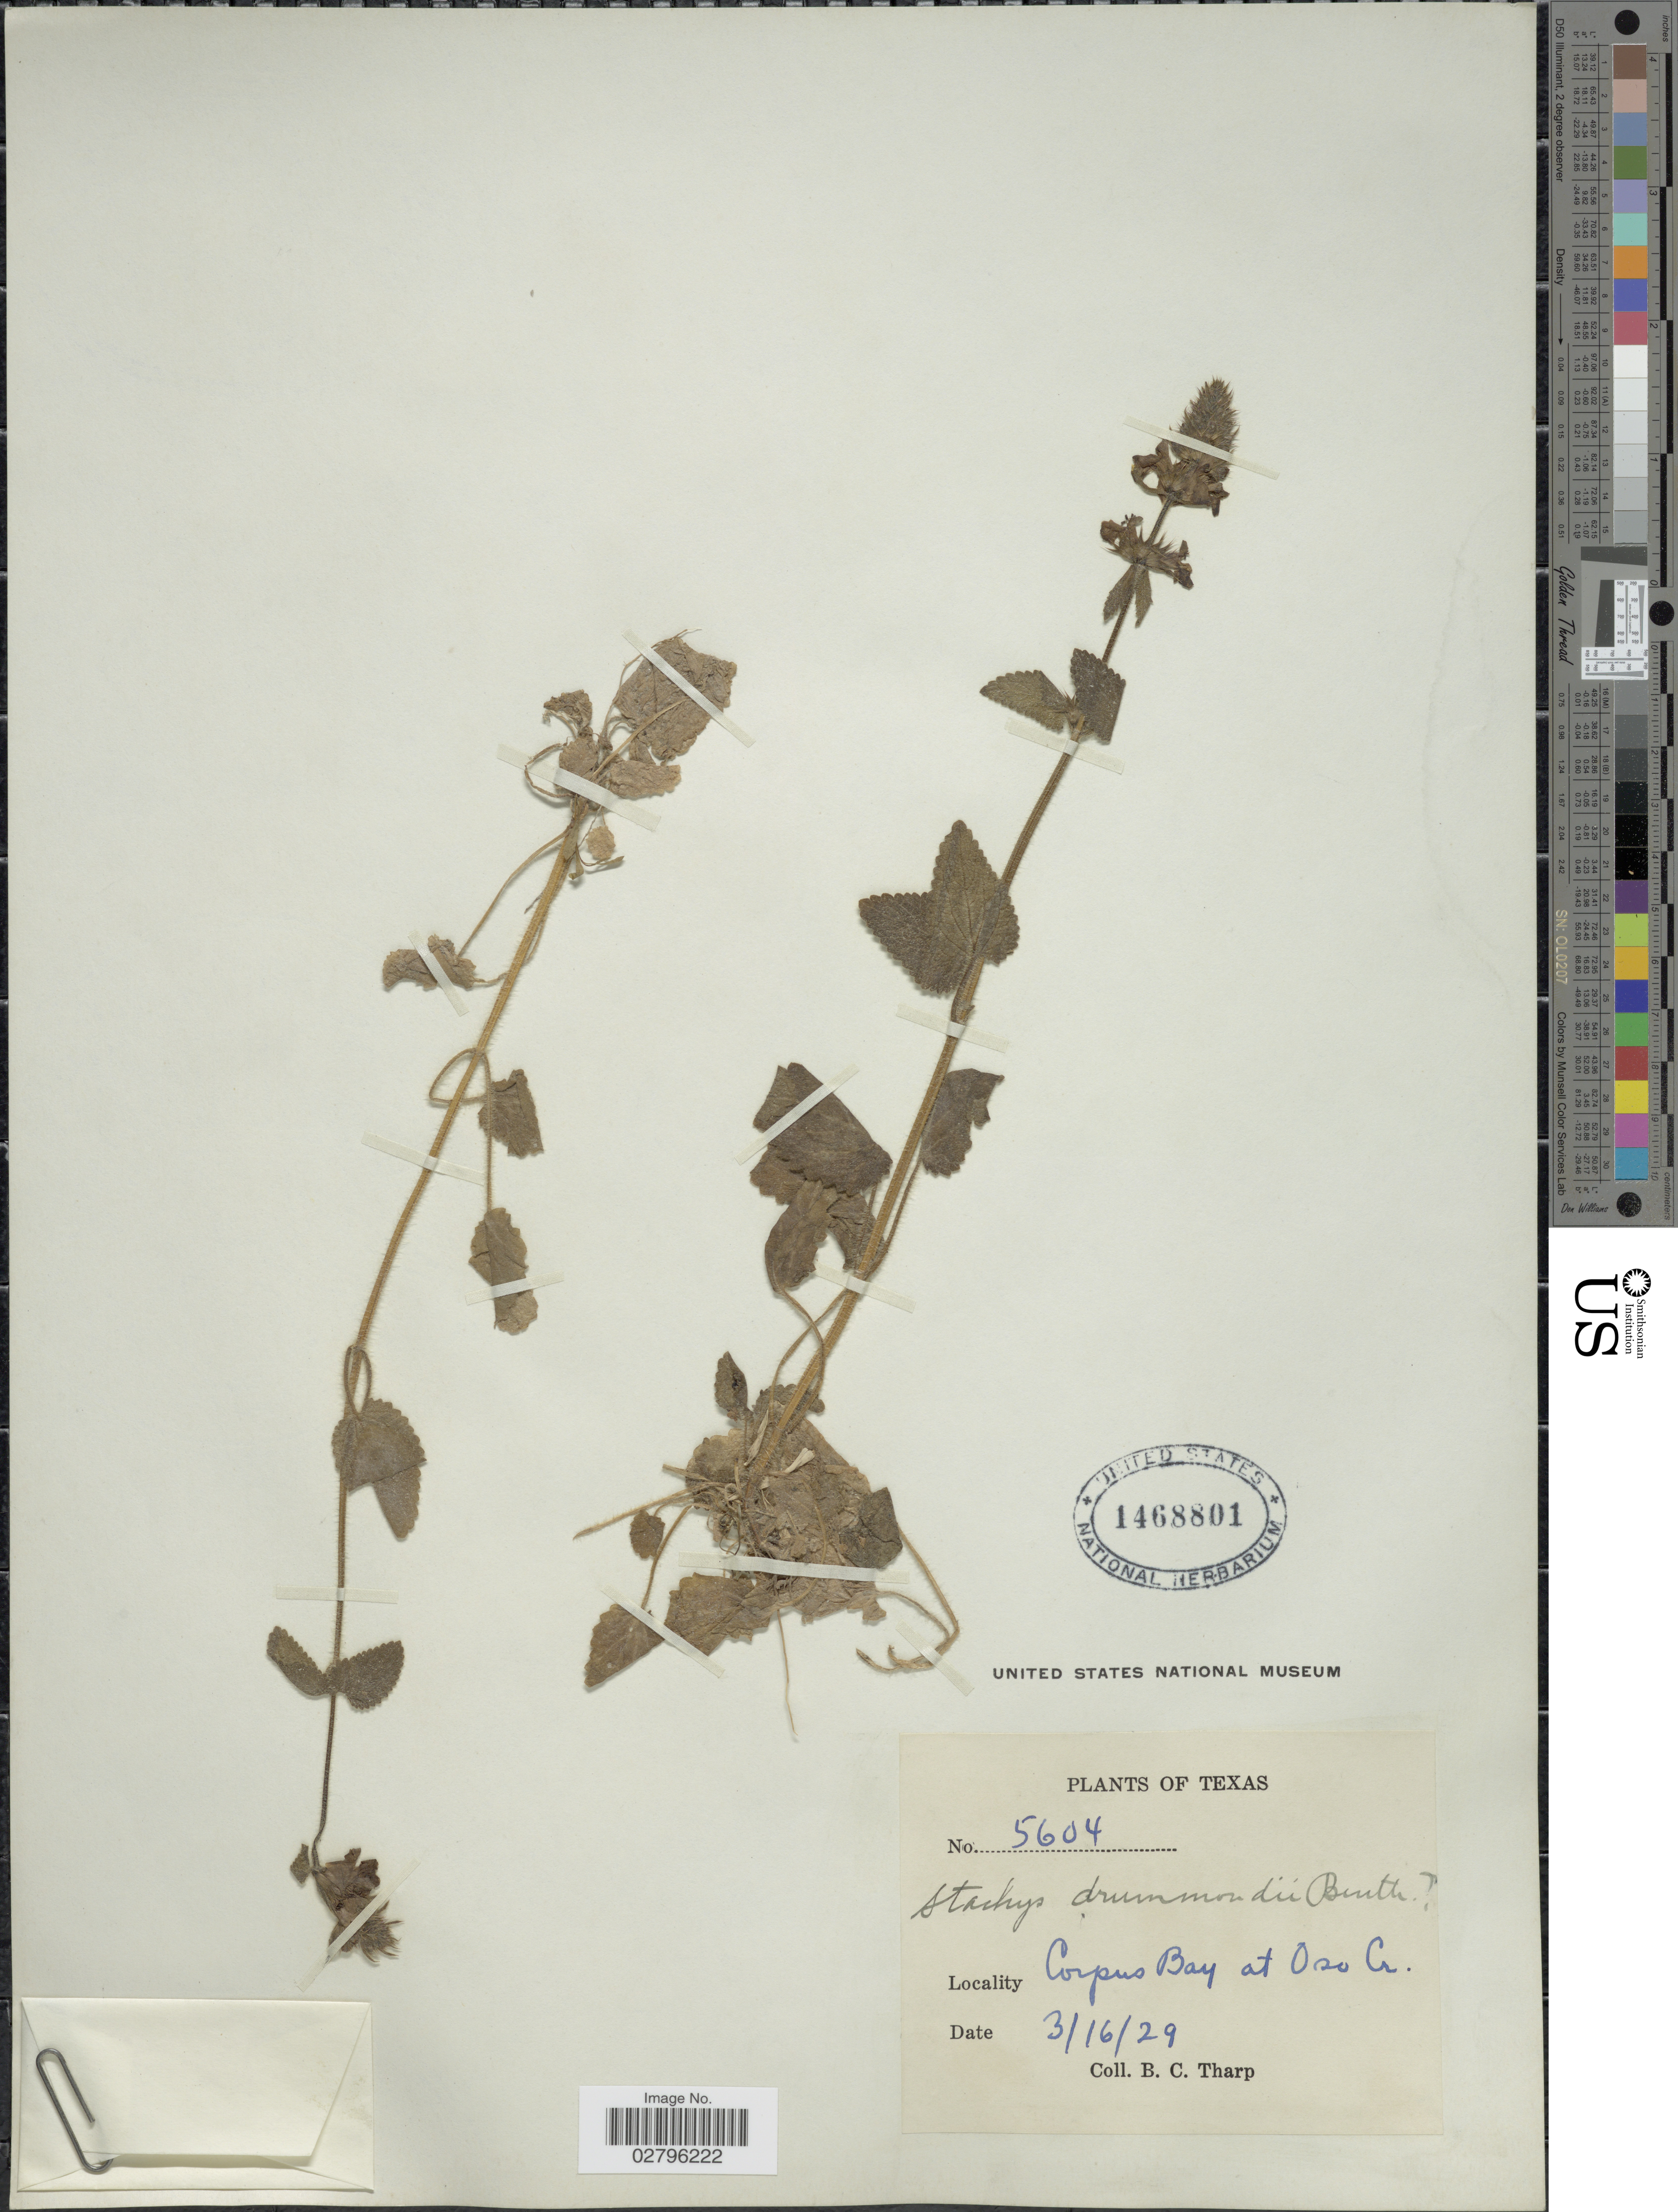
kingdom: Plantae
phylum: Tracheophyta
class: Magnoliopsida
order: Lamiales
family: Lamiaceae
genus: Stachys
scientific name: Stachys drummondii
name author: Benth.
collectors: B. C. Tharp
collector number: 5604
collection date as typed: Transcribed d/m/y: 16/3/29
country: United States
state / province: Texas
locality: Corpus Bay at Oso Cr.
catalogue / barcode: US 1468801